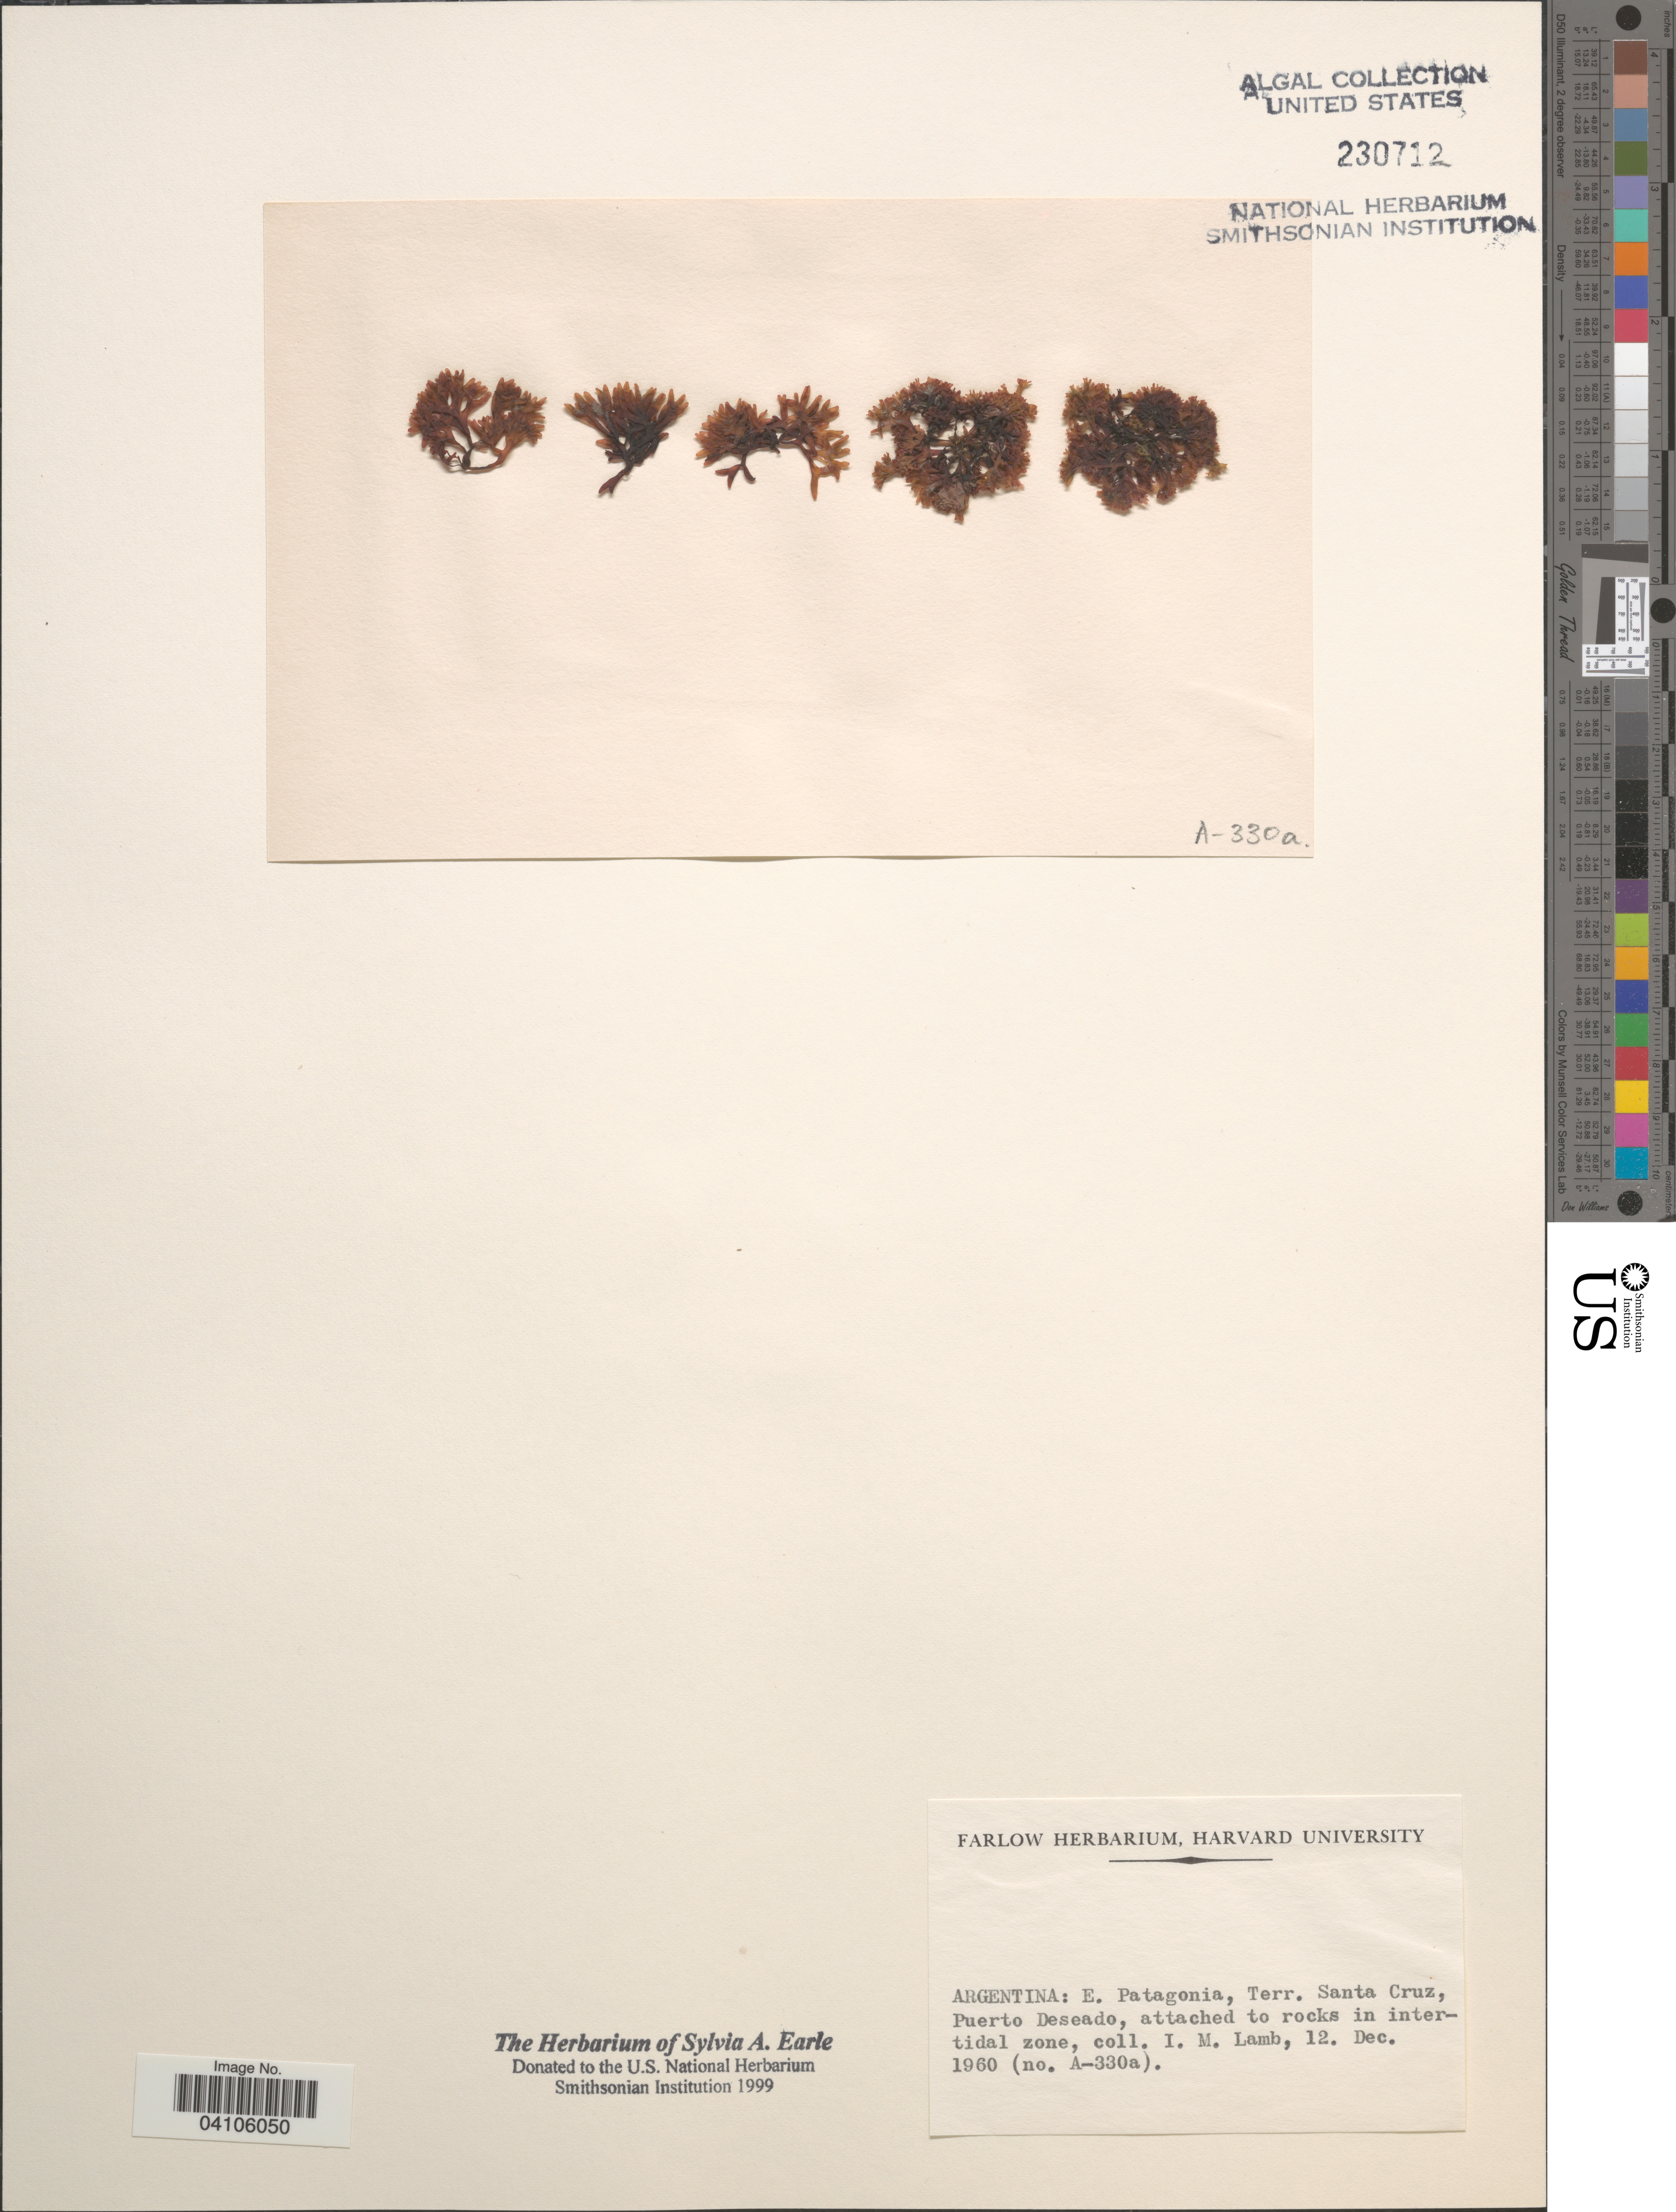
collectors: I. M. Lamb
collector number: A-330a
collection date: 1960-12-12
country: Argentina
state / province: Santa Cruz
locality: E. Patagonia, Terr. Santa Cruz, Puerto Deseado.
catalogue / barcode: US 230712